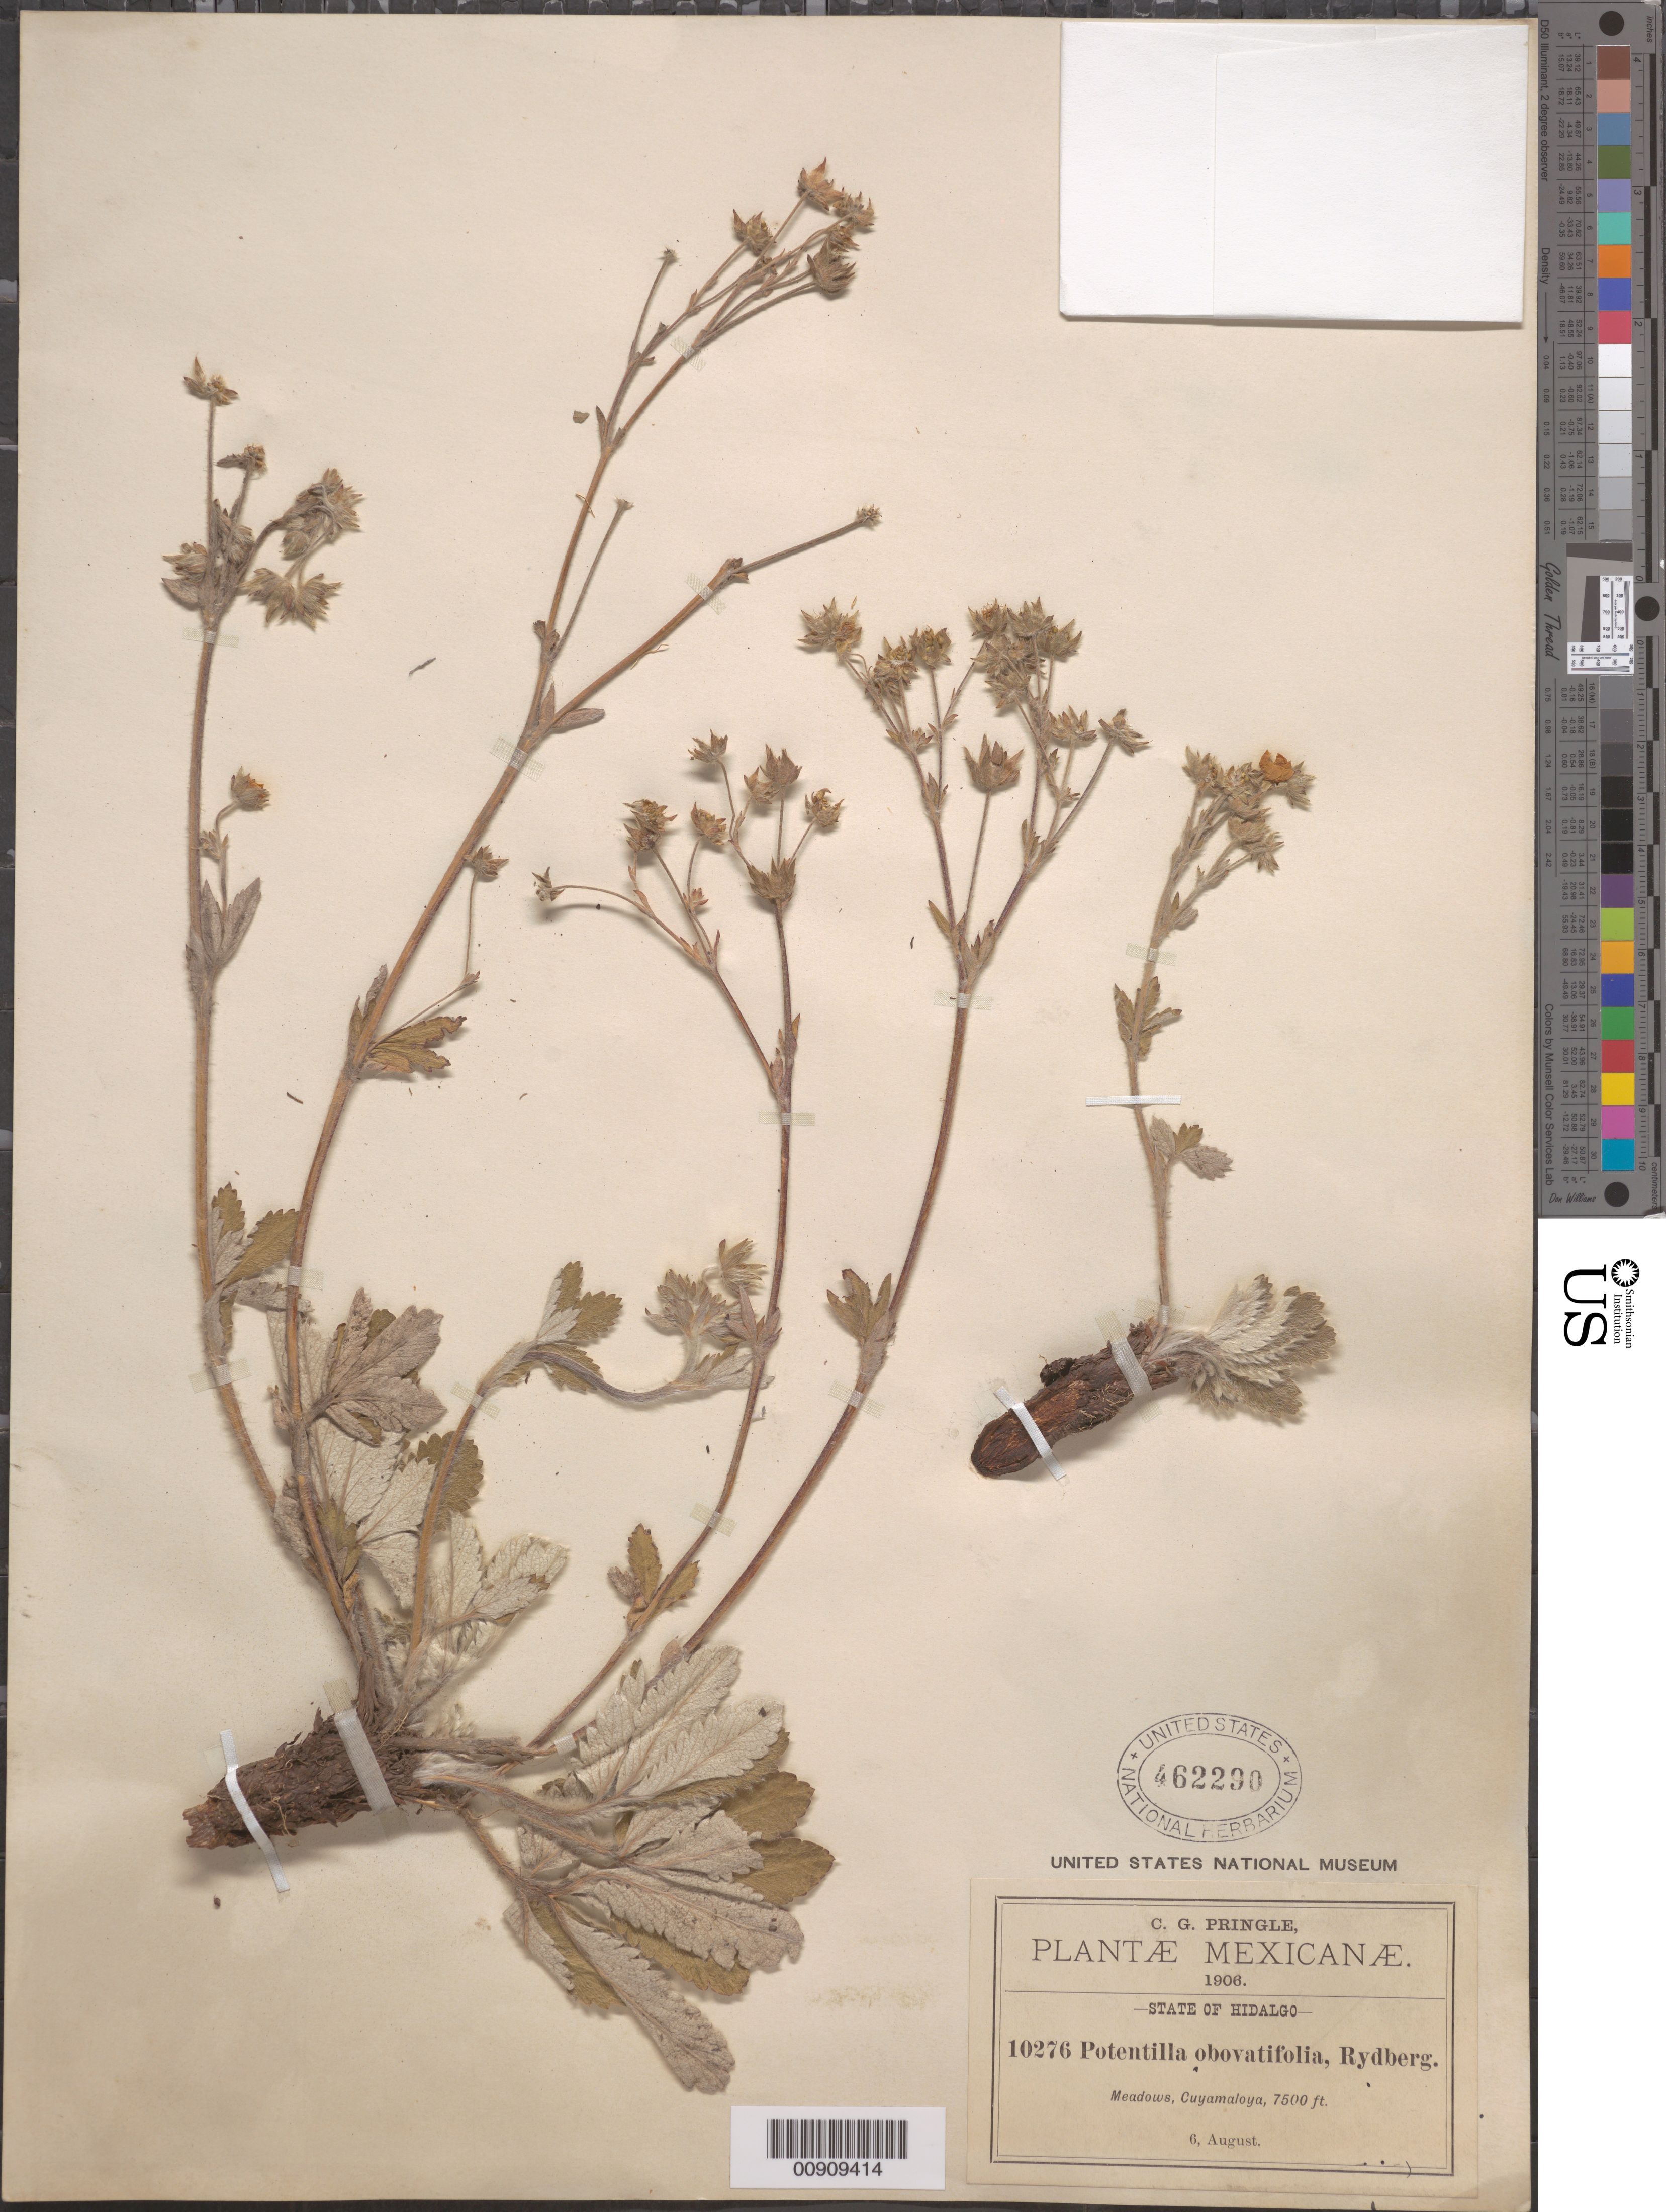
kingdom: Plantae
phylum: Tracheophyta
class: Magnoliopsida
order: Rosales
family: Rosaceae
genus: Potentilla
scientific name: Potentilla obovatifolia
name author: Rydb.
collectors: C. G. Pringle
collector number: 10276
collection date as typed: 06 Aug 1906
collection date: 1906-08-06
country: Mexico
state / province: Hidalgo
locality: Cuyamaloya, State of Hidalgo.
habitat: Meadows.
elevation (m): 2286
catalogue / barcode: US 462290